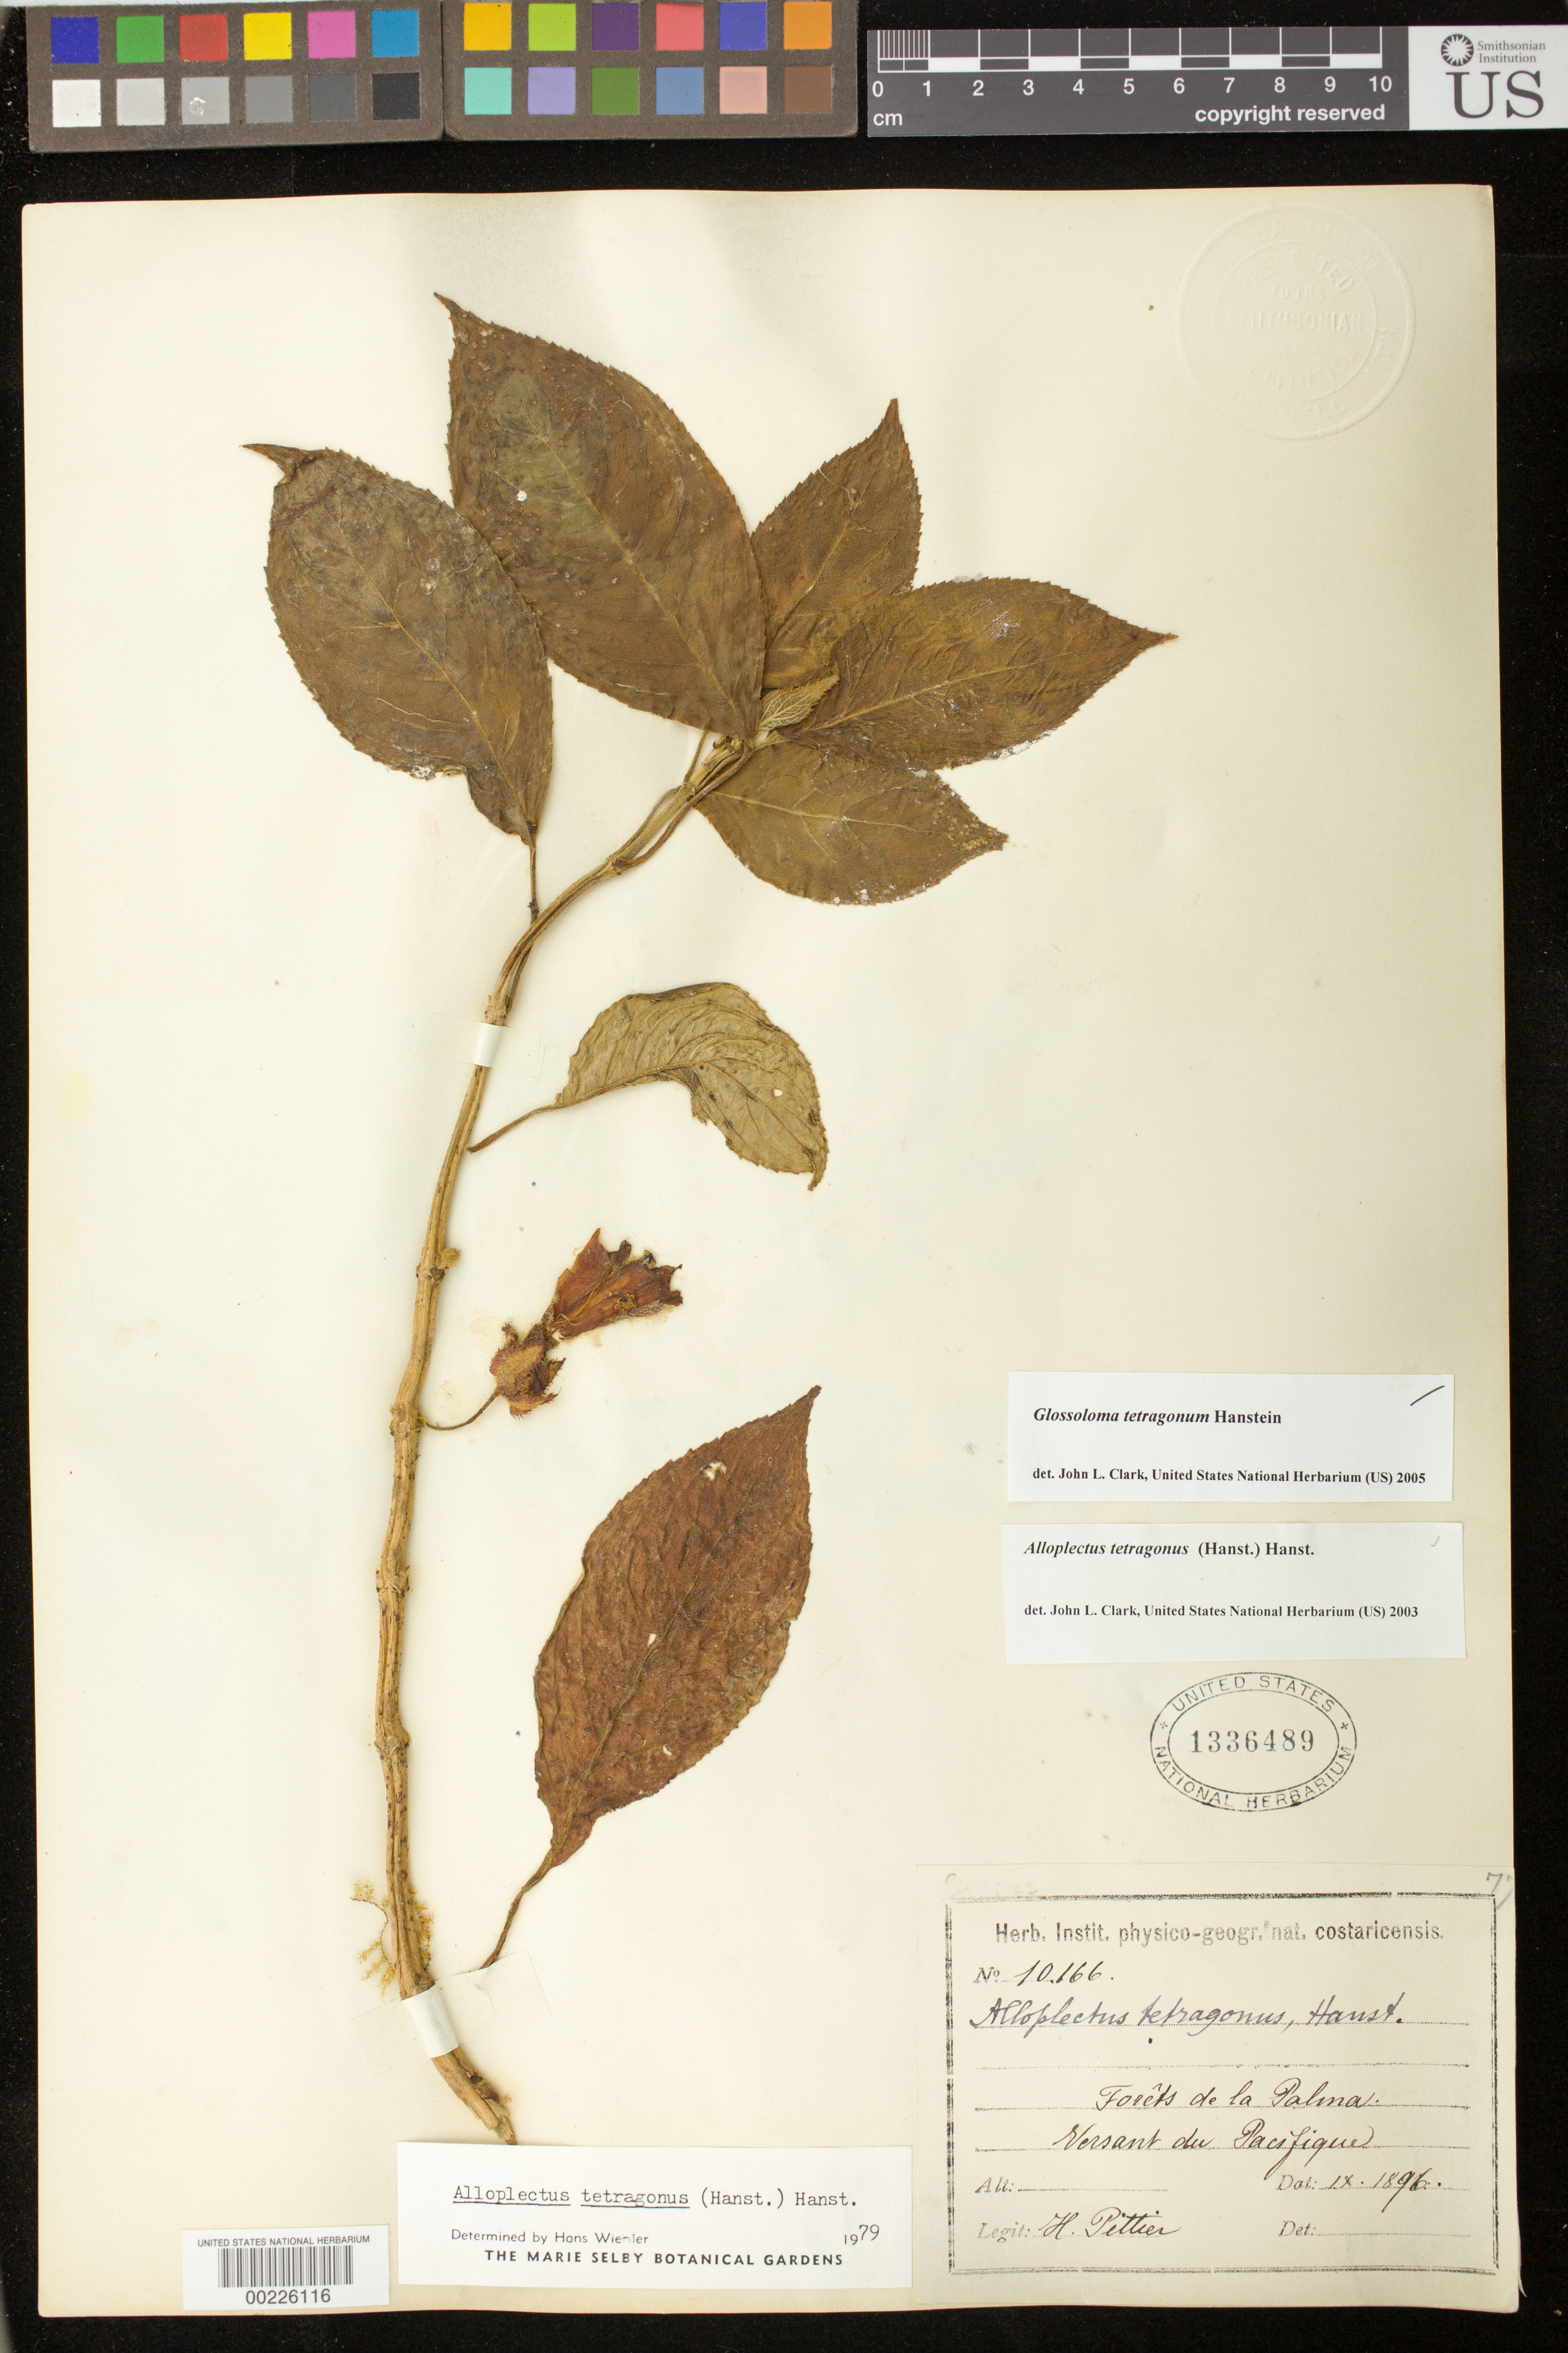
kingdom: Plantae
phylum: Tracheophyta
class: Magnoliopsida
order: Lamiales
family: Gesneriaceae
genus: Glossoloma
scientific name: Glossoloma tetragonum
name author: Hanst.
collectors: H. F. Pittier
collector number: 10166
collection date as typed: Sep 1896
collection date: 1896-09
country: Costa Rica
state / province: San José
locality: La Palma, Pacific slope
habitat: Forests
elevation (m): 1555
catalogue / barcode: US 1336489